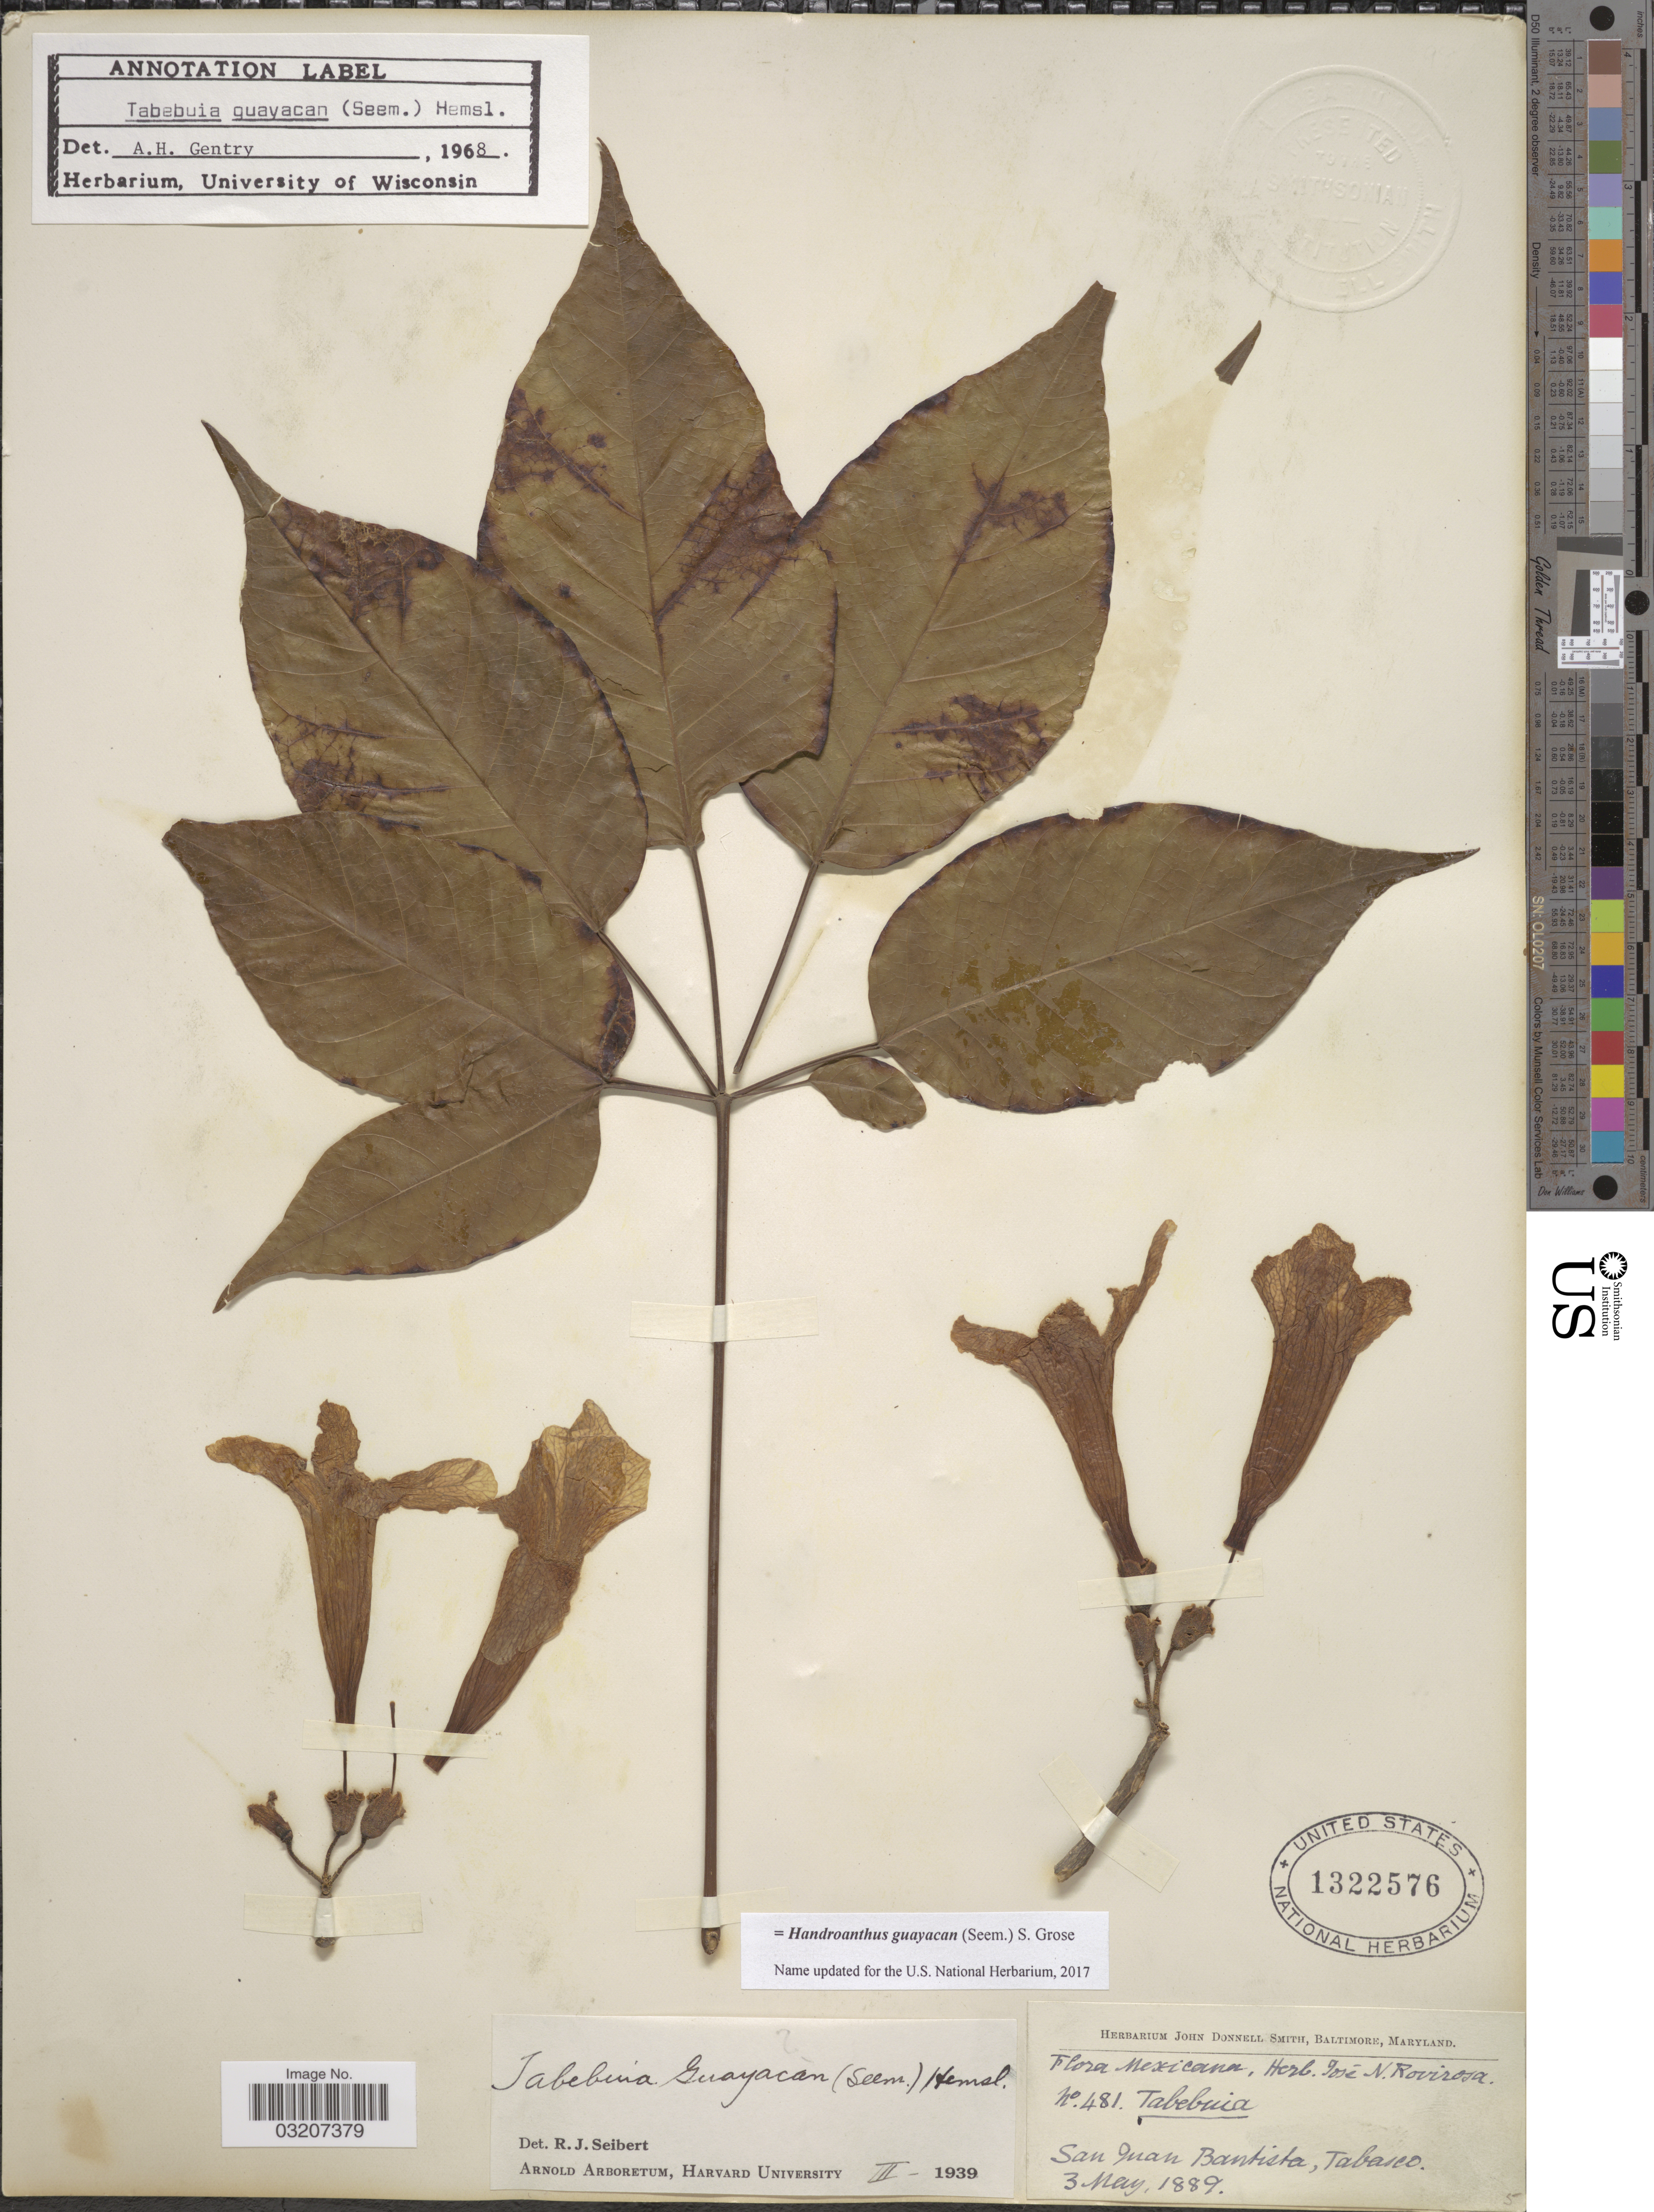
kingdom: Plantae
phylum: Tracheophyta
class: Magnoliopsida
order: Lamiales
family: Bignoniaceae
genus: Handroanthus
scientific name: Handroanthus guayacan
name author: (Seem.) S.O. Grose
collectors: ex herb. J.N. Rovirosa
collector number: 481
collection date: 1889-05-03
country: Mexico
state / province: Tabasco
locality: San Juan Bautista.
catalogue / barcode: US 1322576